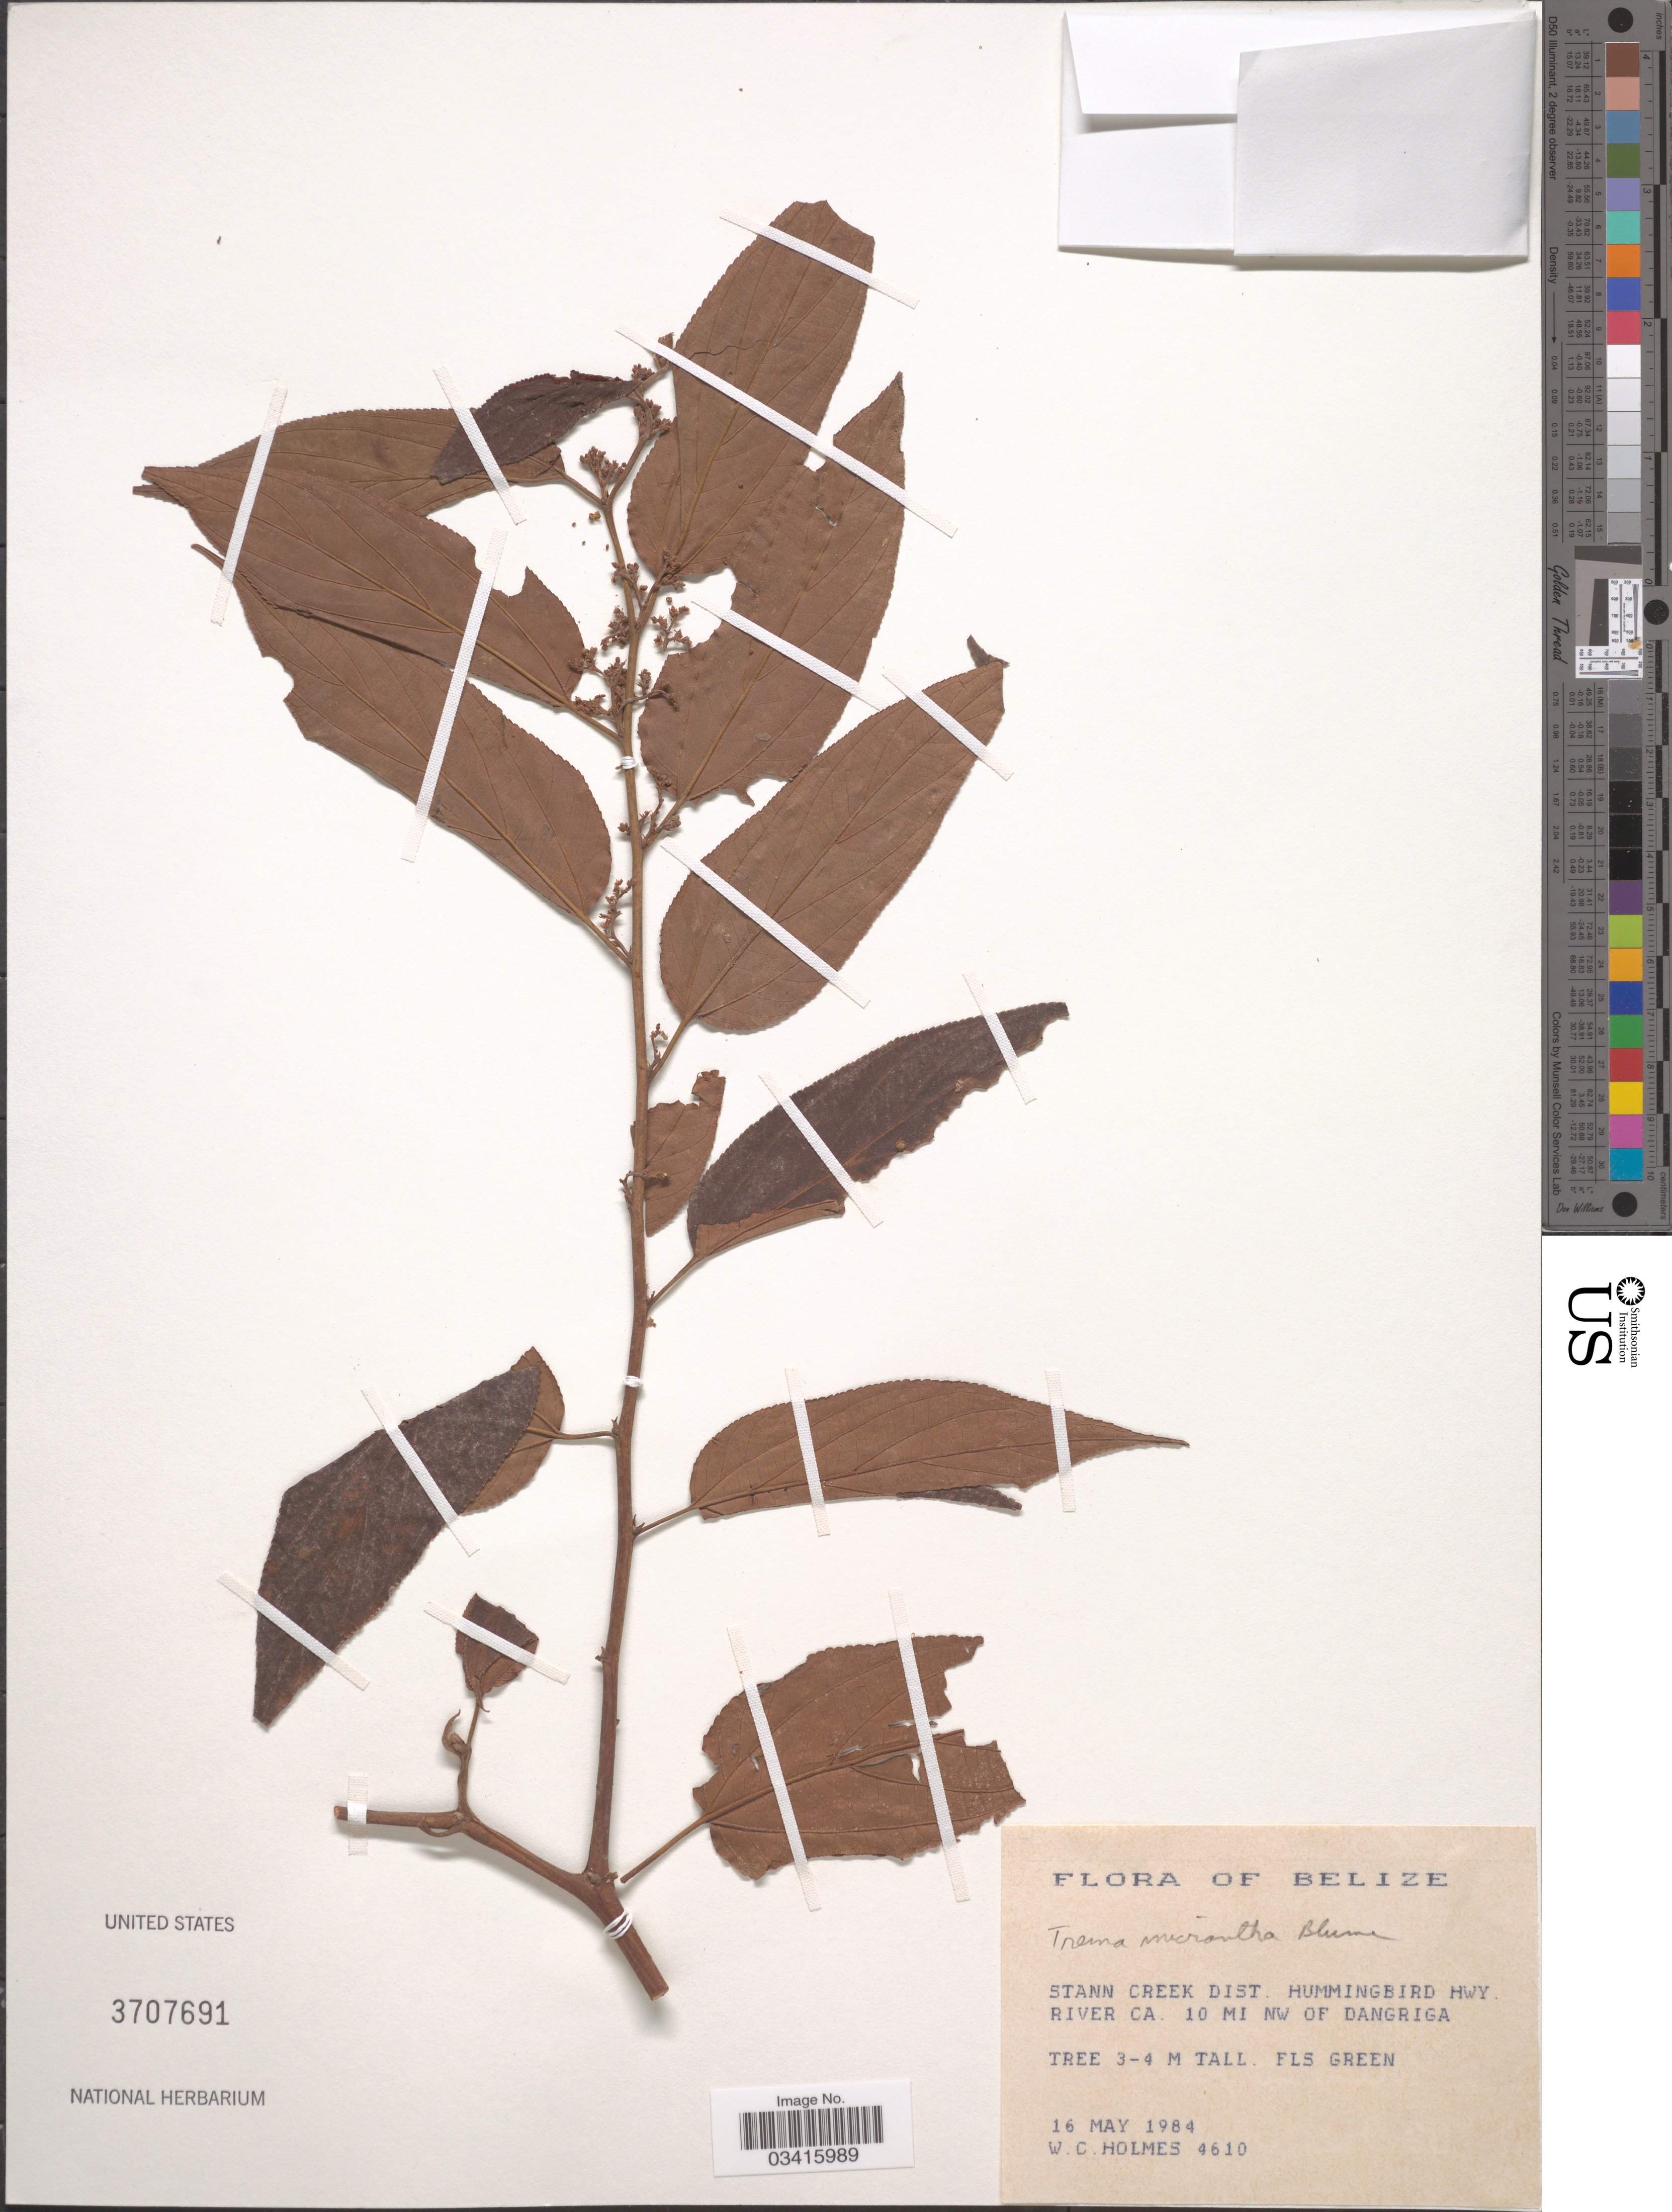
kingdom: Plantae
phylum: Tracheophyta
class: Magnoliopsida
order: Rosales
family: Cannabaceae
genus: Trema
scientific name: Trema micranthum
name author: (L.) Blume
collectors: W. Holmes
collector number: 4610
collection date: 1984-05-16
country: Belize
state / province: Stann Creek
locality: Stann Creek Dist. Hummingbird Hwy. River Ca. 10 mi nw of Dangriga.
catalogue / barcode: US 3707691